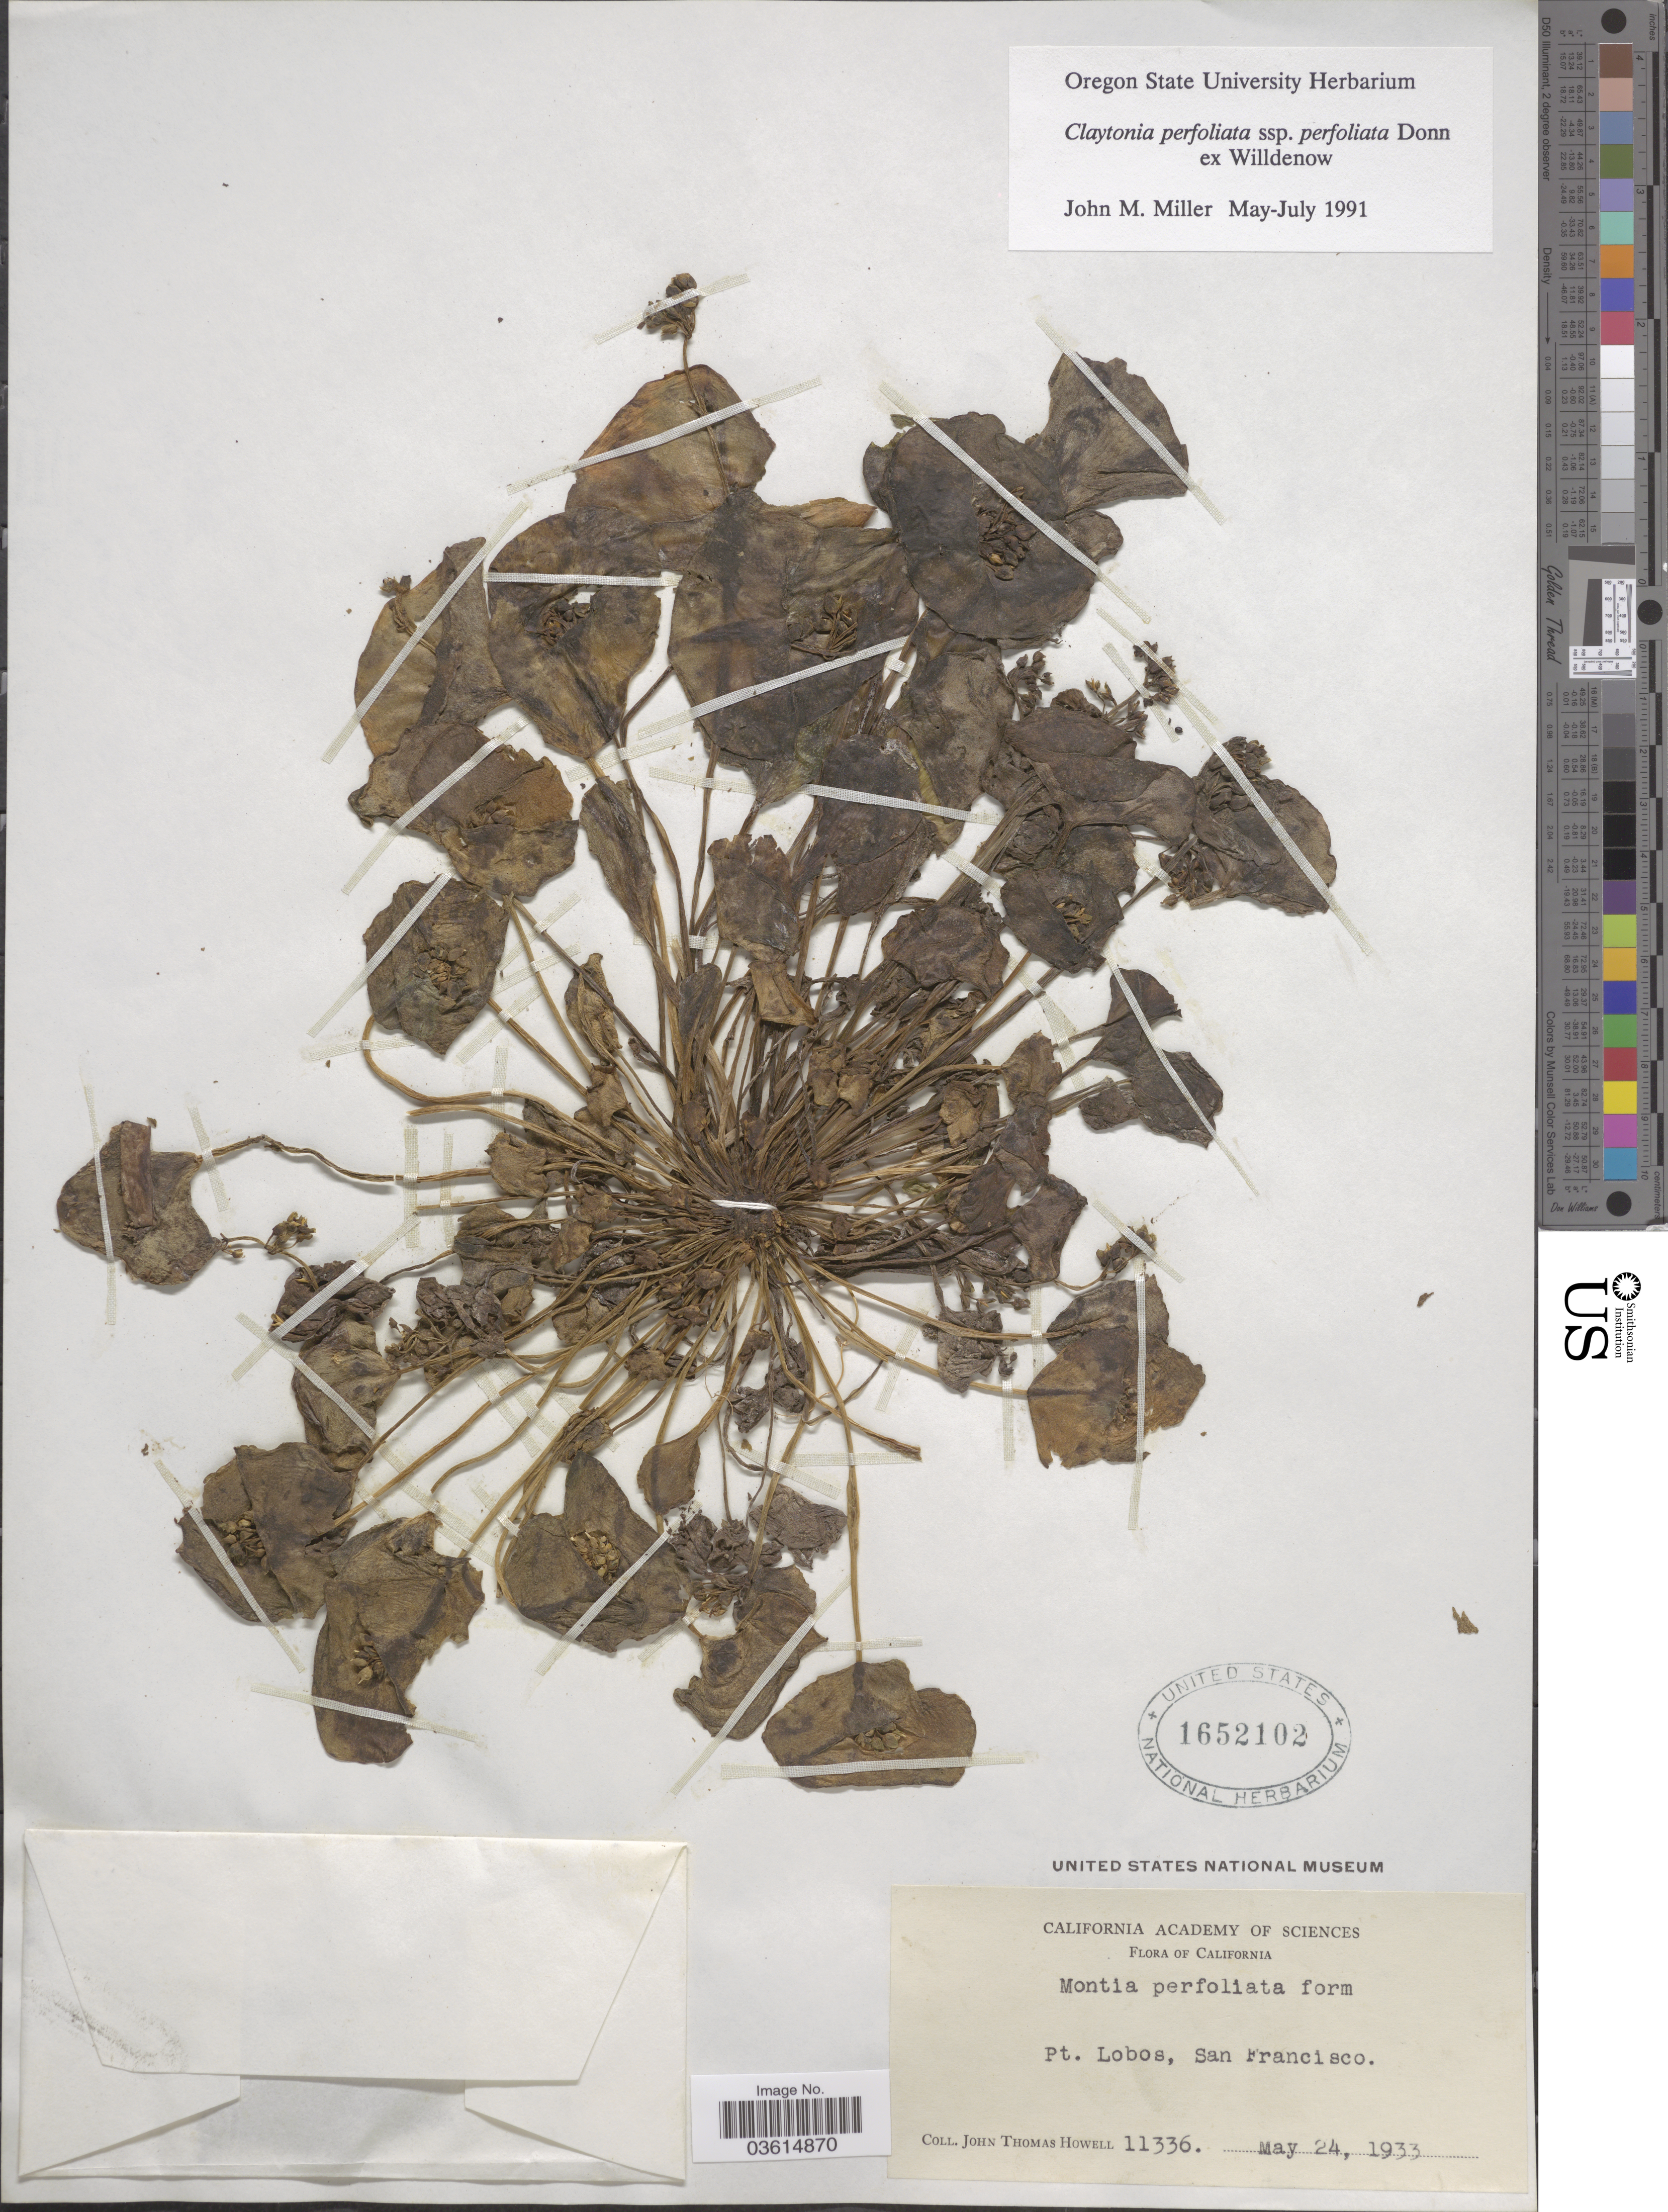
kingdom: Plantae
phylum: Tracheophyta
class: Magnoliopsida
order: Caryophyllales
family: Montiaceae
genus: Claytonia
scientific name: Claytonia perfoliata subsp. perfoliata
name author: Donn ex Willd.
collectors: J. T. Howell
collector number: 11336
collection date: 1933-05-24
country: United States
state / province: California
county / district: San Francisco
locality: Pt. Lobos, San Francisco.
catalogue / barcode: US 1652102